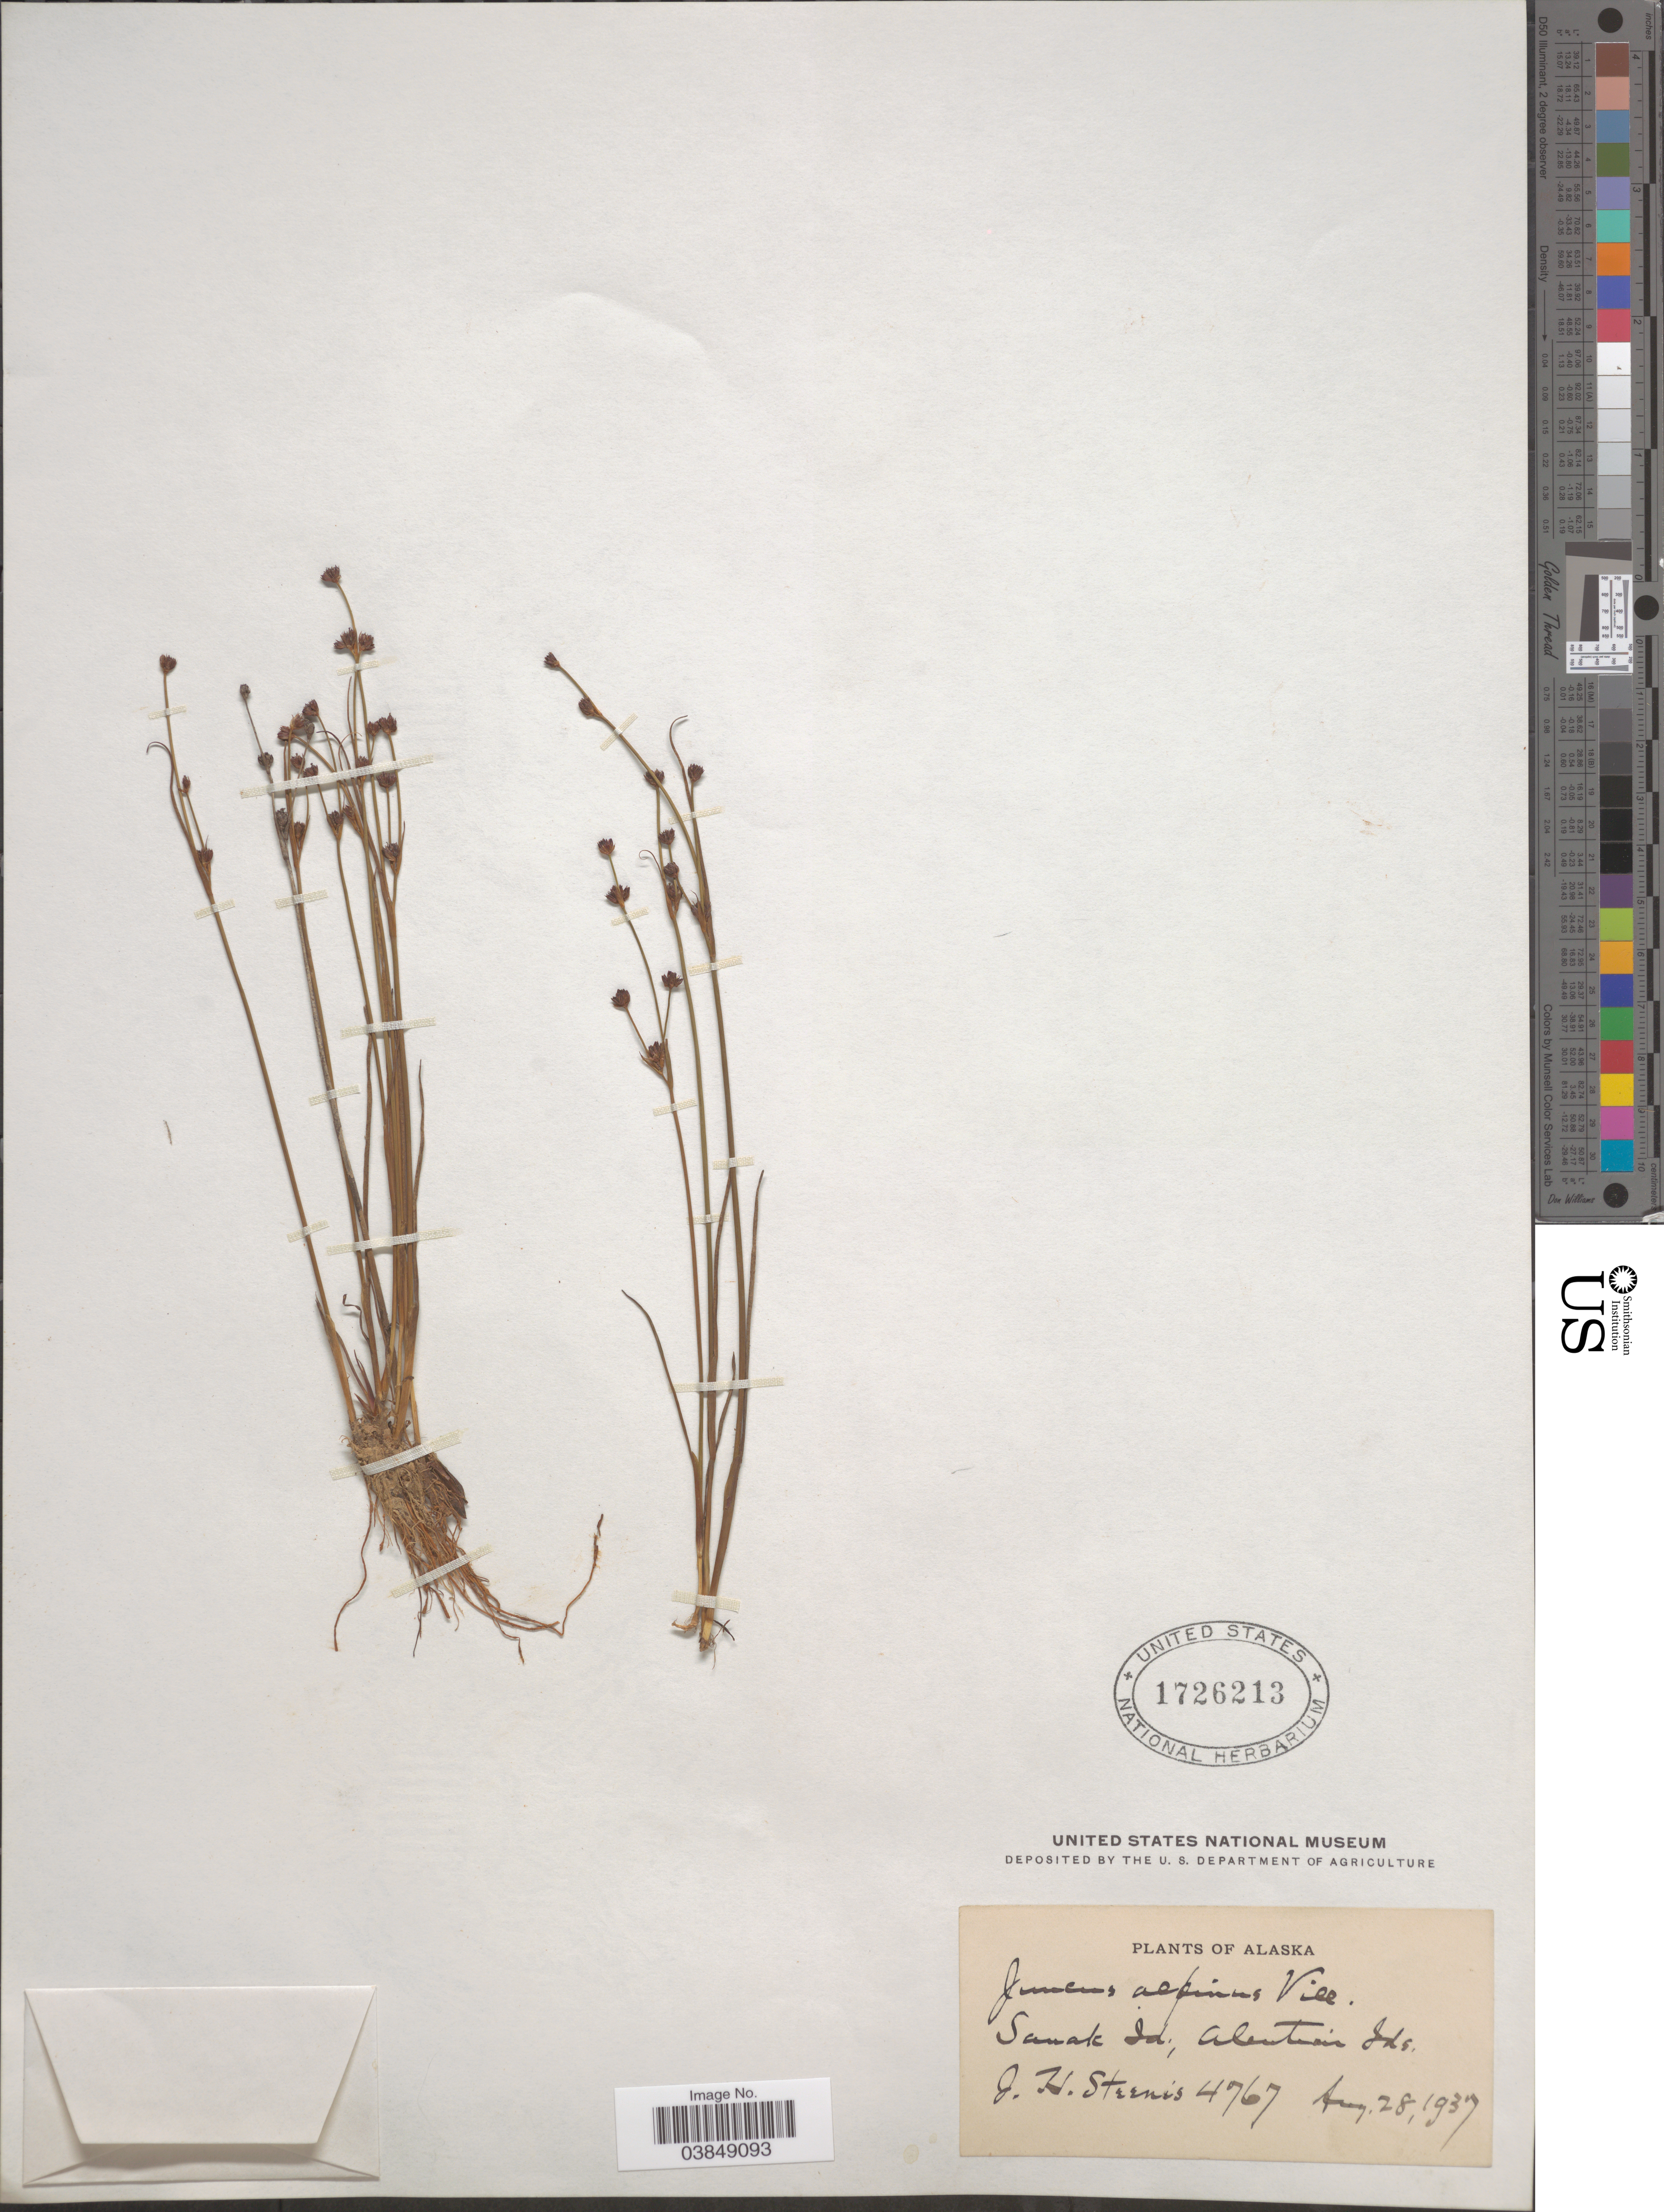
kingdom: Plantae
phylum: Tracheophyta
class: Liliopsida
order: Poales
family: Juncaceae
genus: Juncus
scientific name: Juncus alpinus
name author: Vill.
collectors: J. H. Steenis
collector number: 4767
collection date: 1937-08-28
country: United States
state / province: Alaska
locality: Sanak Id; Aleutian Ids.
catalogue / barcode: US 1726213